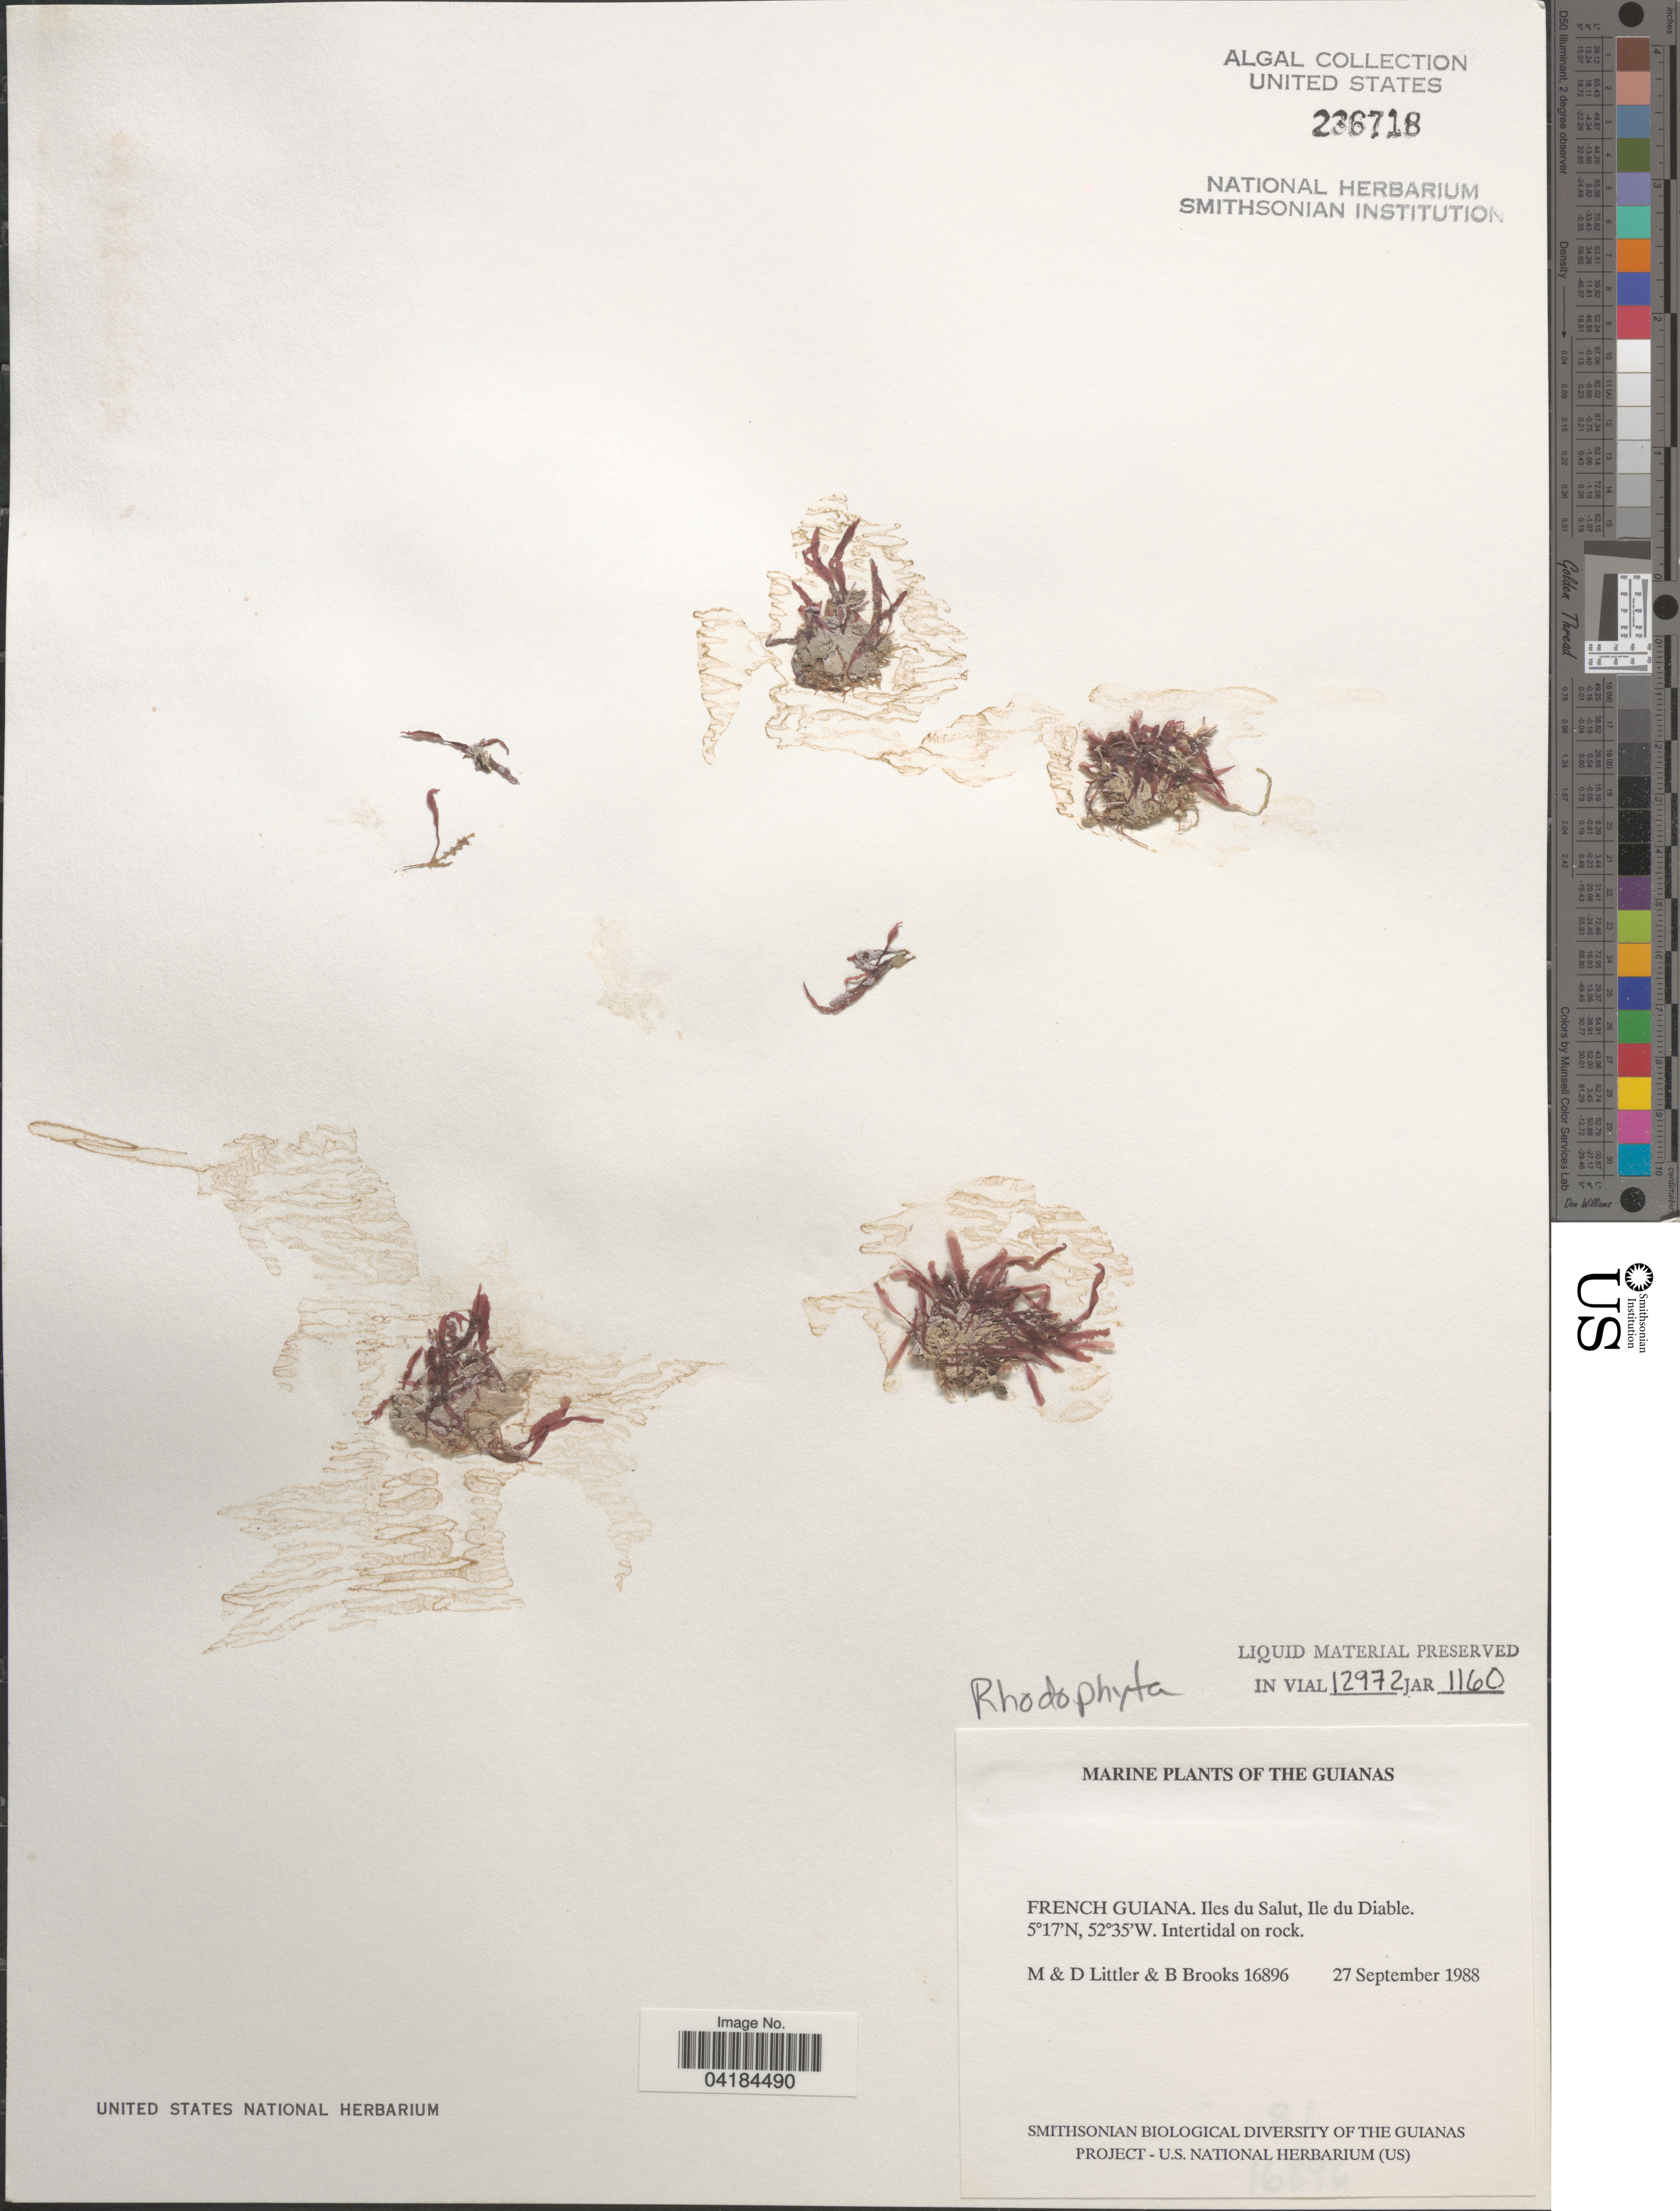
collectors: M. Littler, D. S. Littler & B. Brooks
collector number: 16896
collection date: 1988-09-27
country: French Guiana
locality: The Guianas. Iles du Salut, Ile du Diable.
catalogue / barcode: US 236718